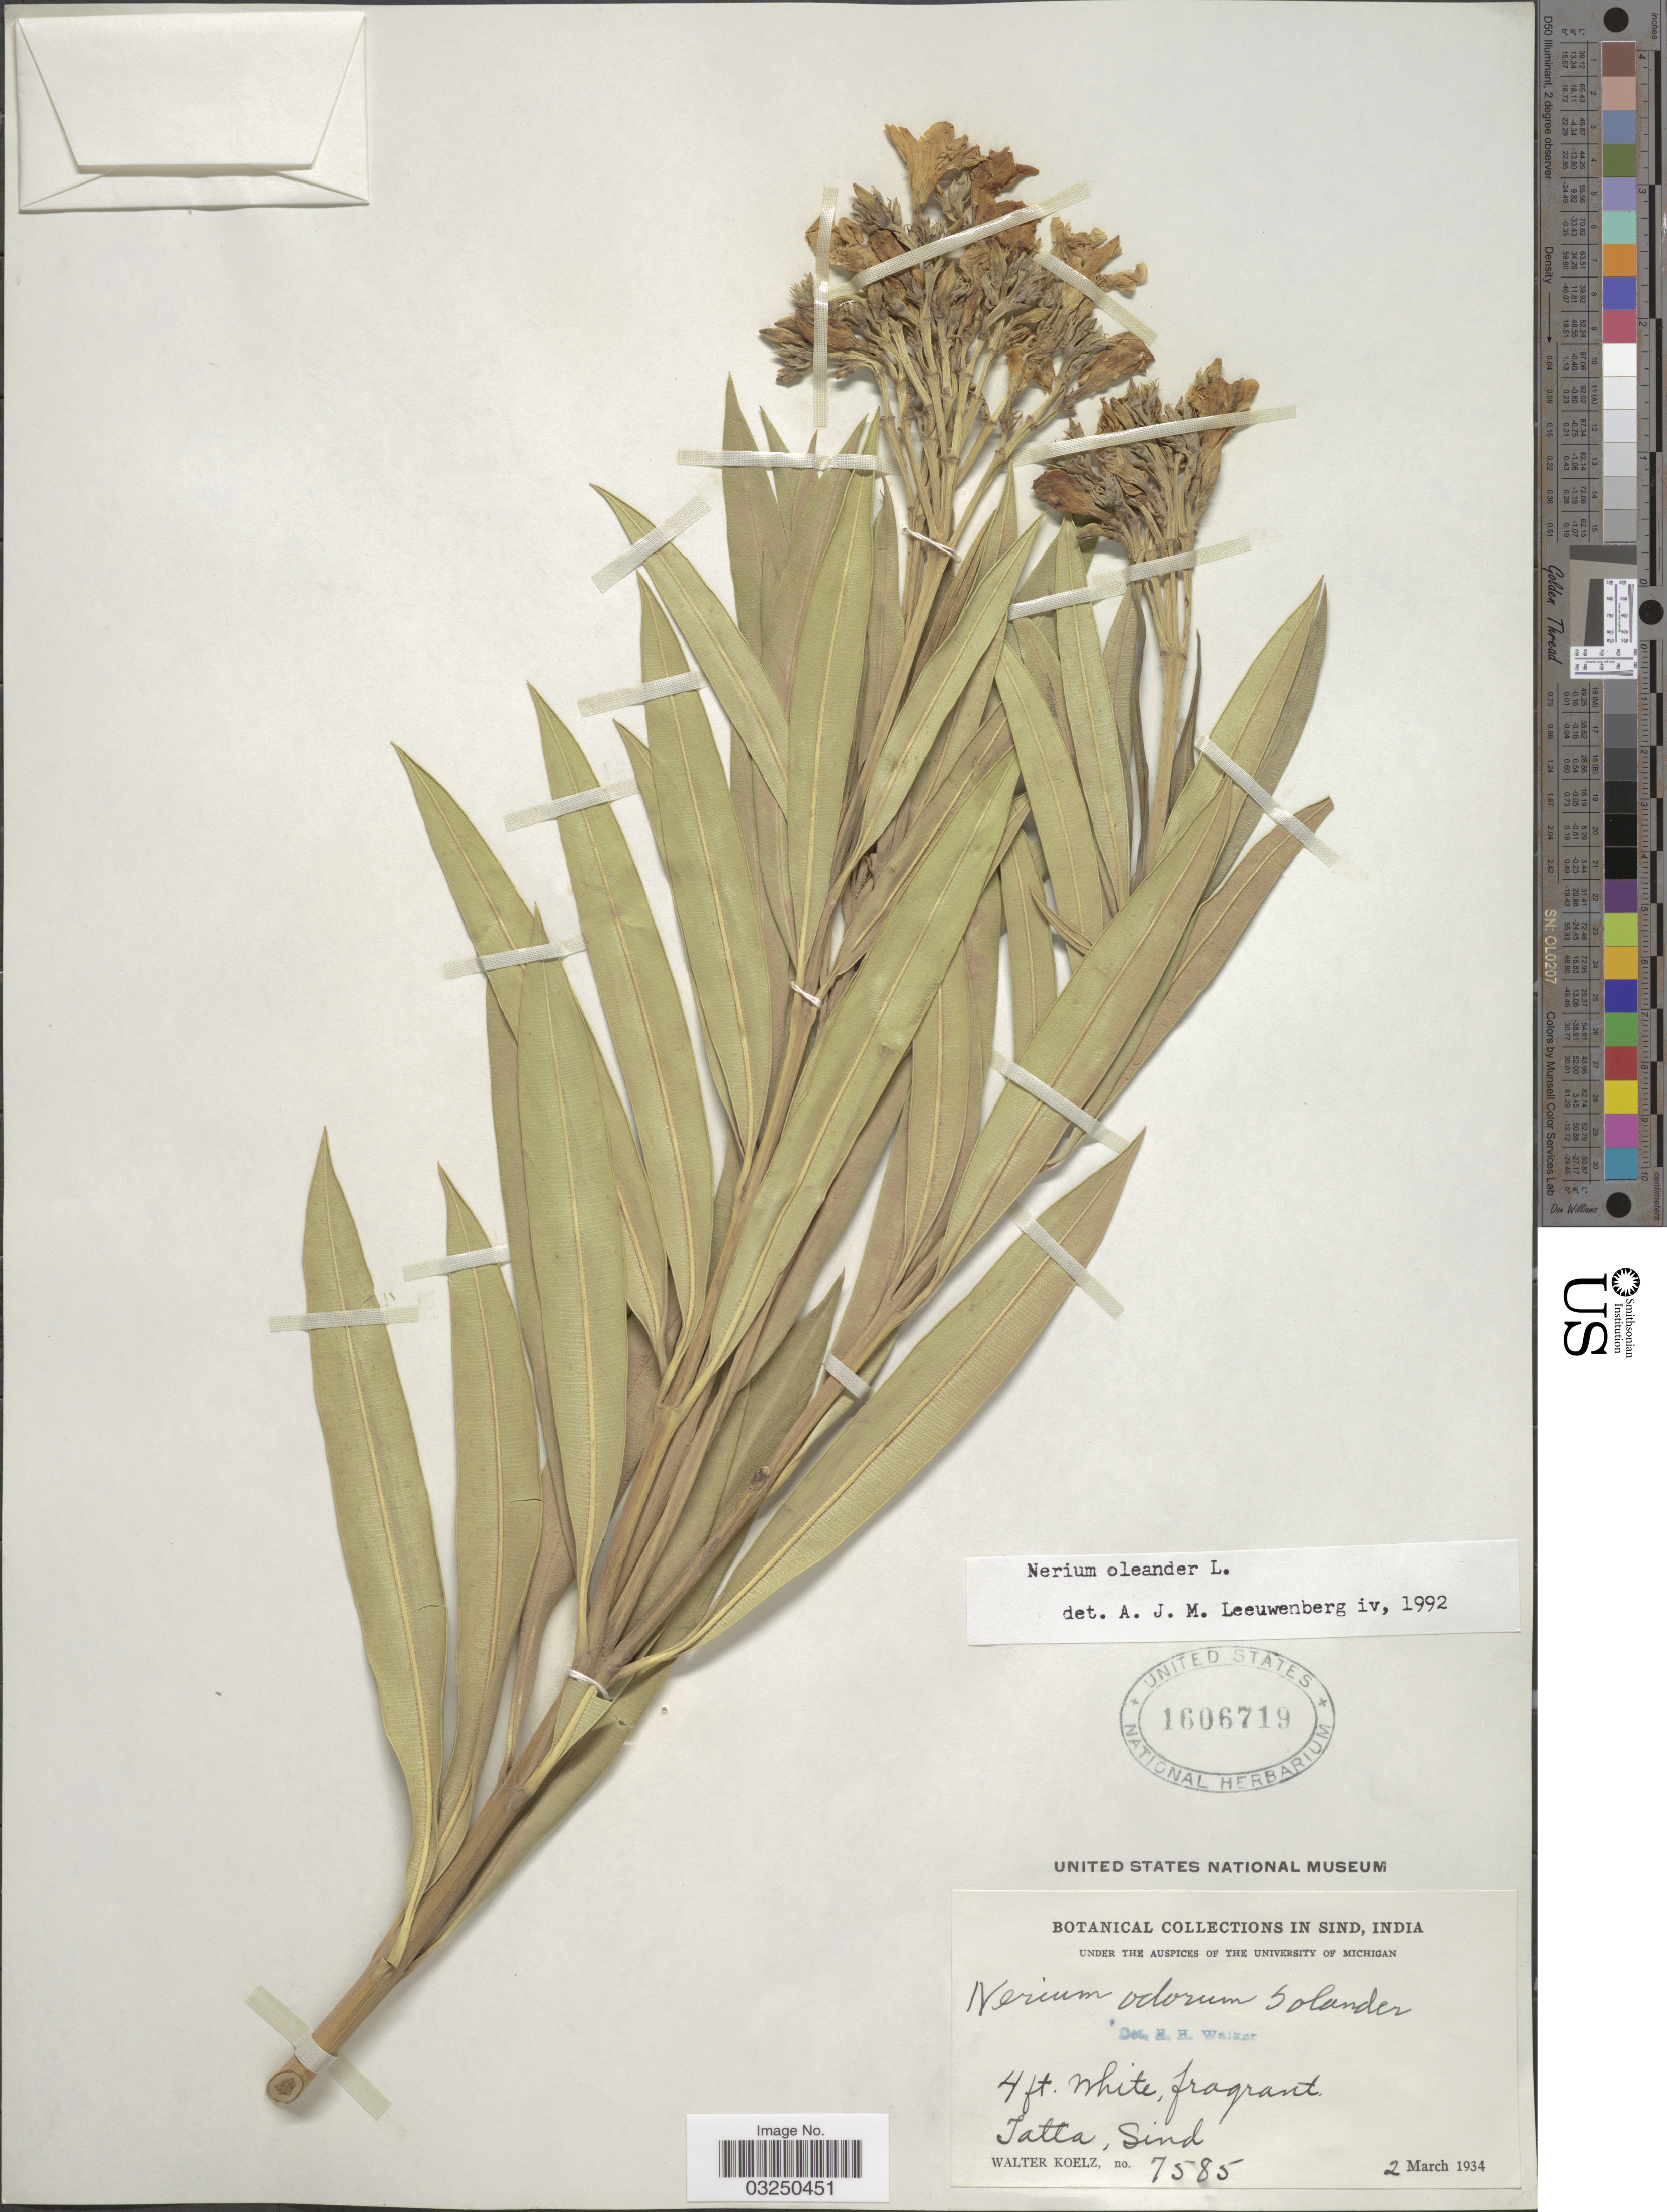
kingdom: Plantae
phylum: Tracheophyta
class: Magnoliopsida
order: Gentianales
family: Apocynaceae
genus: Nerium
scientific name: Nerium oleander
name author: L.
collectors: W. N. Koelz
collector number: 7585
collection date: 1934-03-02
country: Pakistan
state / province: Sindh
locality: Tatta, Sind.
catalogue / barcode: US 1606719